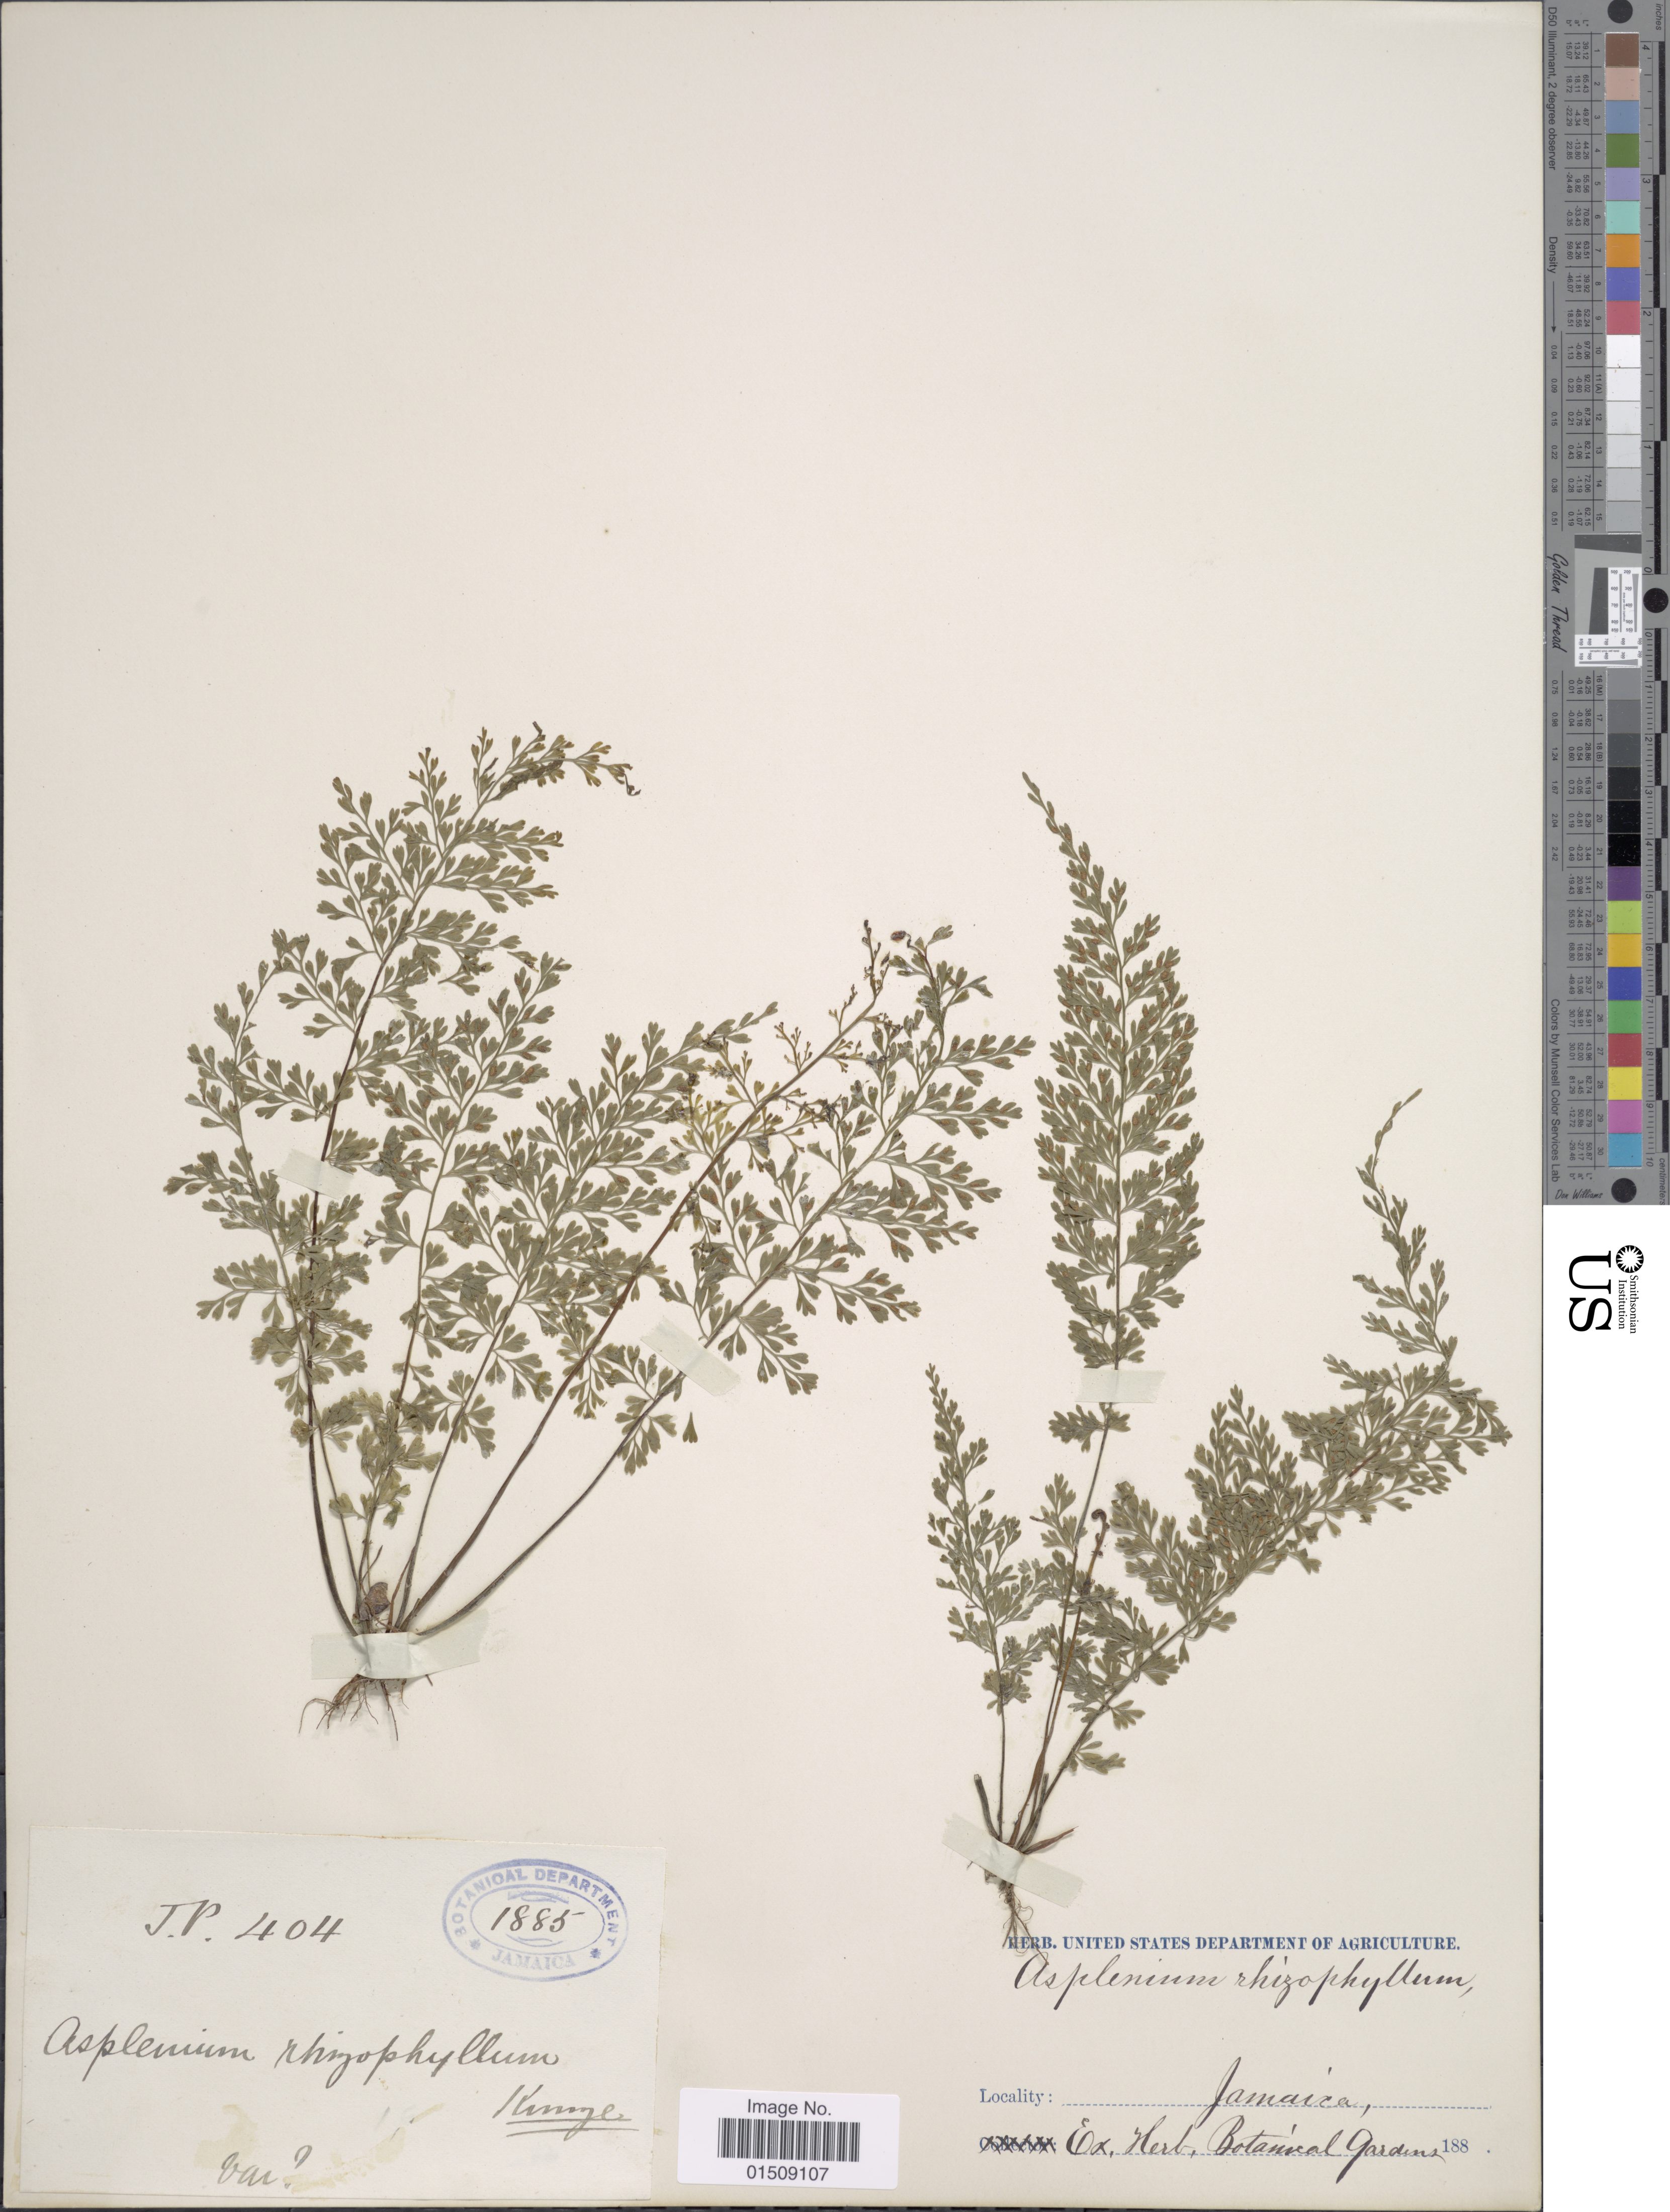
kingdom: Plantae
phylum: Tracheophyta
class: Polypodiopsida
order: Polypodiales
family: Aspleniaceae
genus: Asplenium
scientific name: Asplenium myriophyllum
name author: (Sw.) C. Presl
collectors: J.P.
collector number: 404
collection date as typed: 188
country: Jamaica